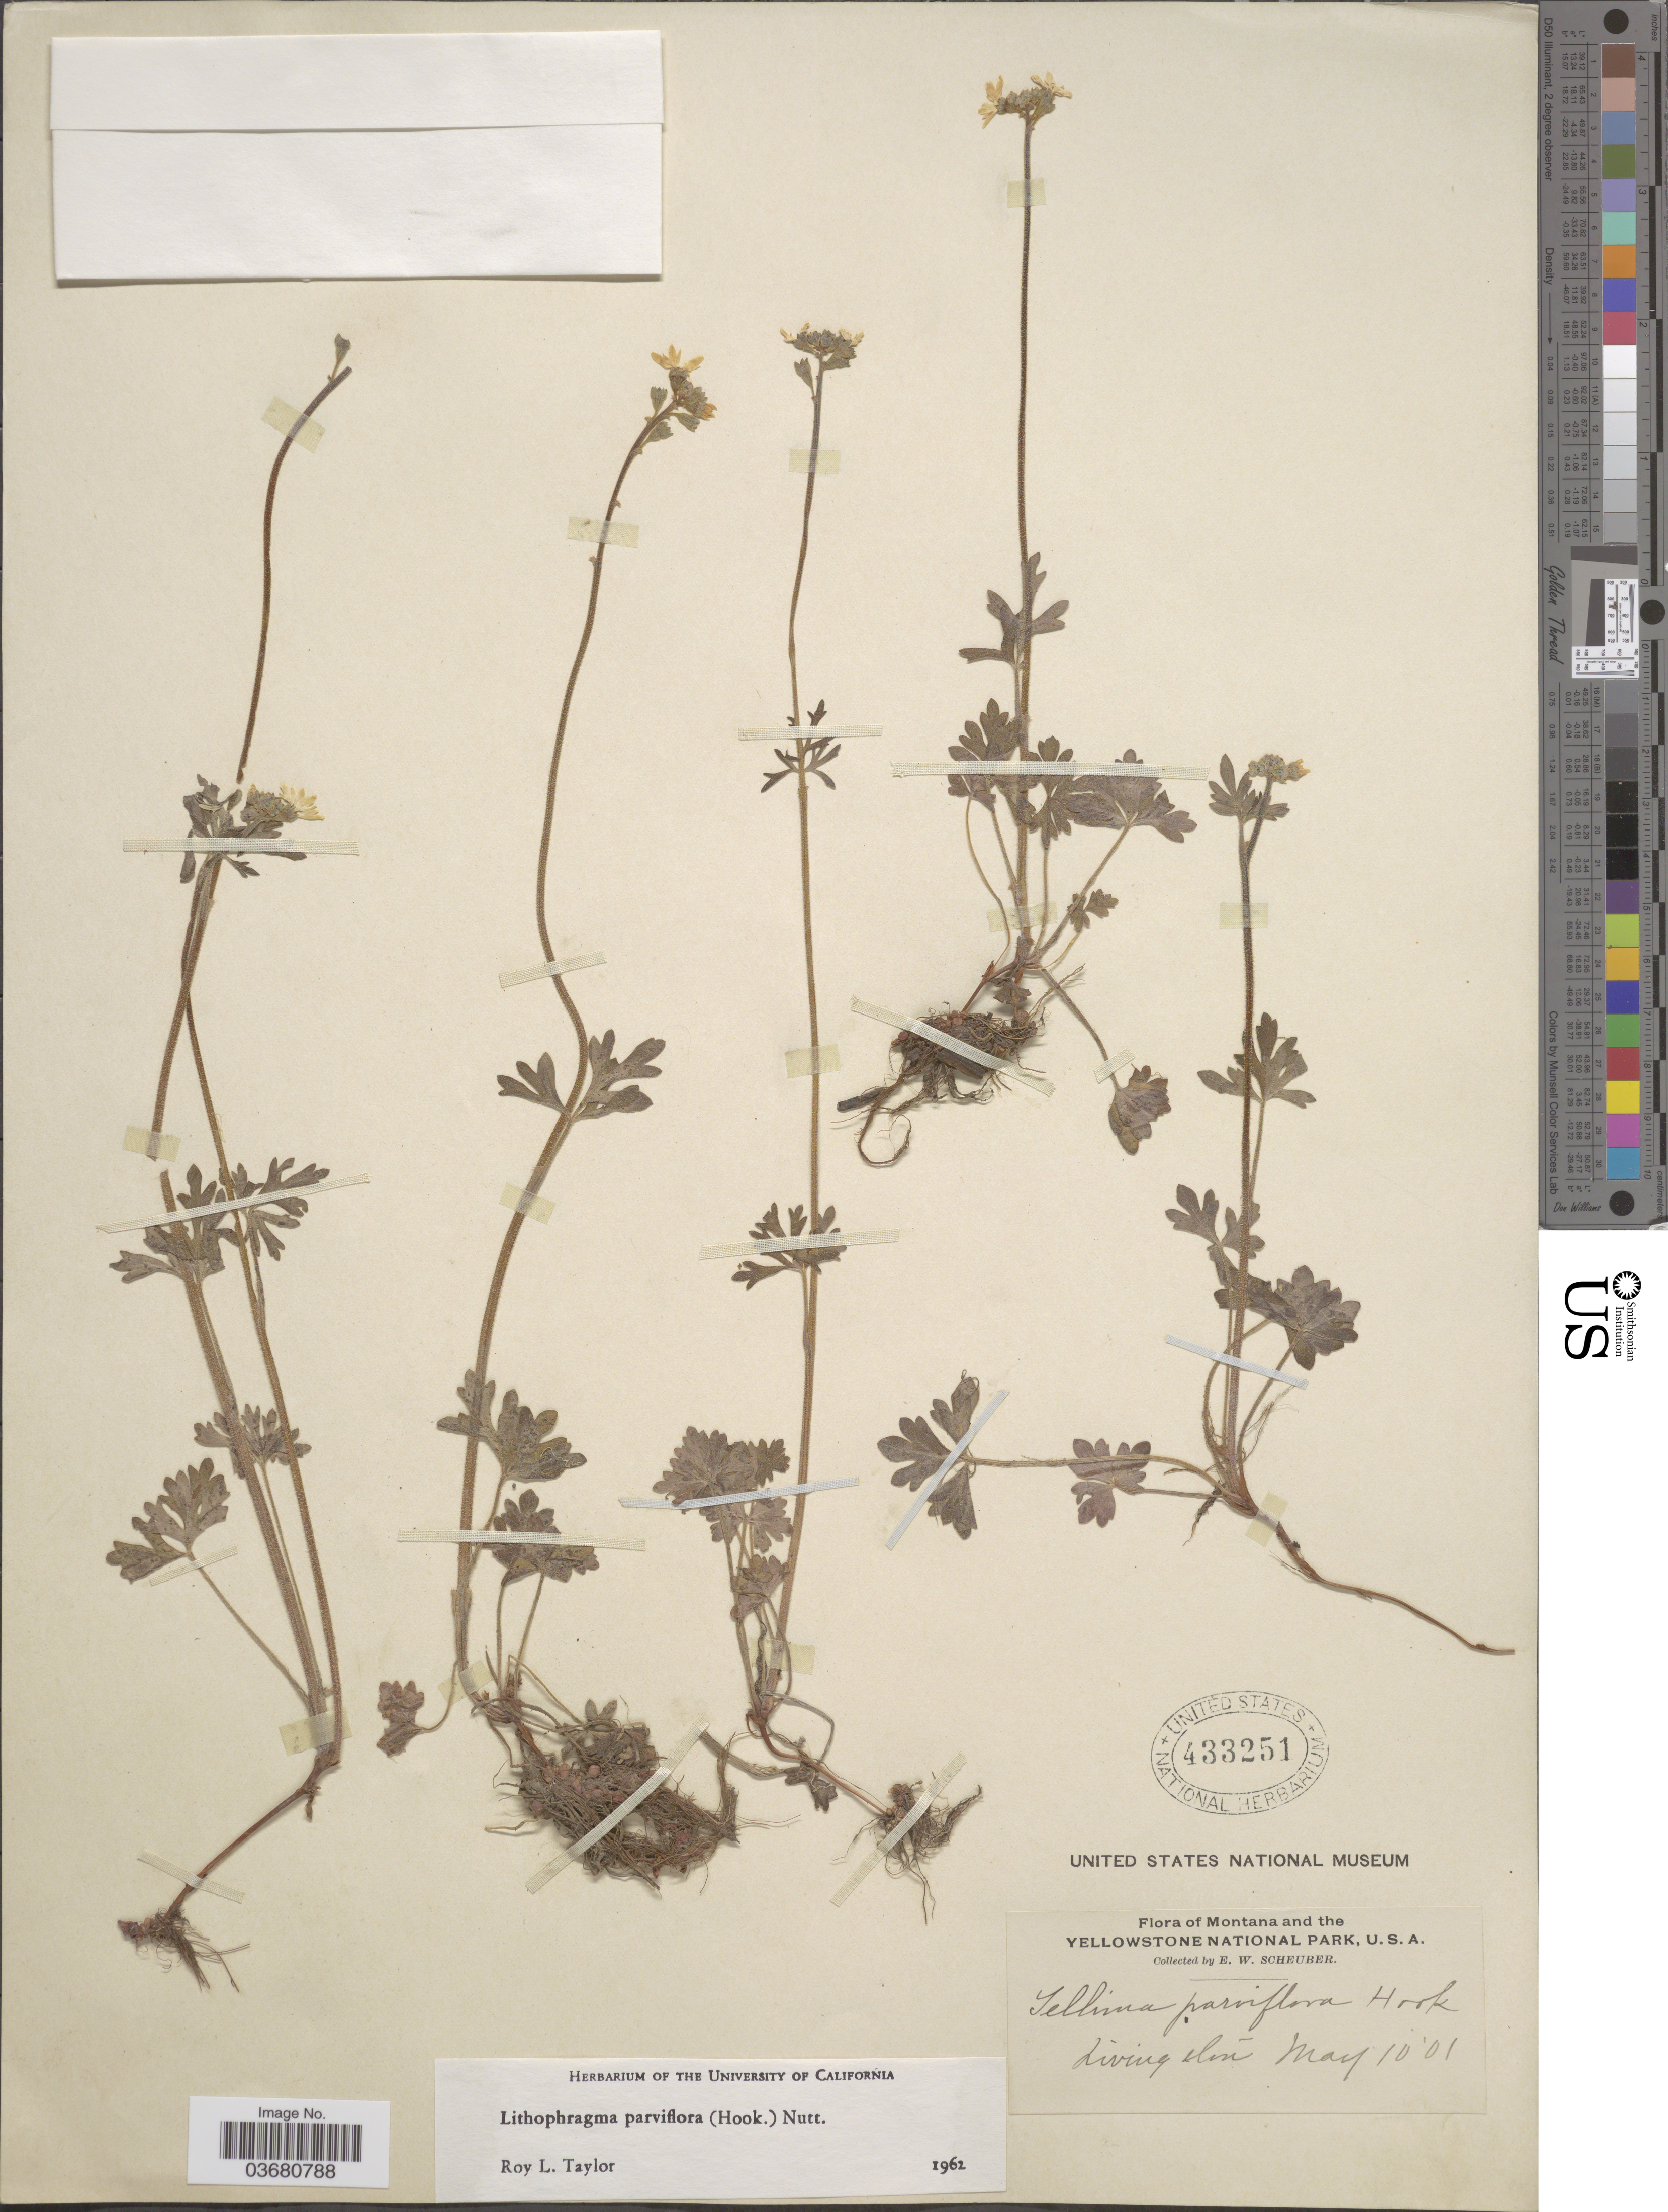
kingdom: Plantae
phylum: Tracheophyta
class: Magnoliopsida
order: Saxifragales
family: Saxifragaceae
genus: Lithophragma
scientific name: Lithophragma parviflorum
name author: (Hook.) Nutt.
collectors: E. Scheuber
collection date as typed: Transcribed d/m/y: 10/5/1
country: United States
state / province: Montana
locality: Yellowstone National Park. Livingston.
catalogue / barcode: US 433251